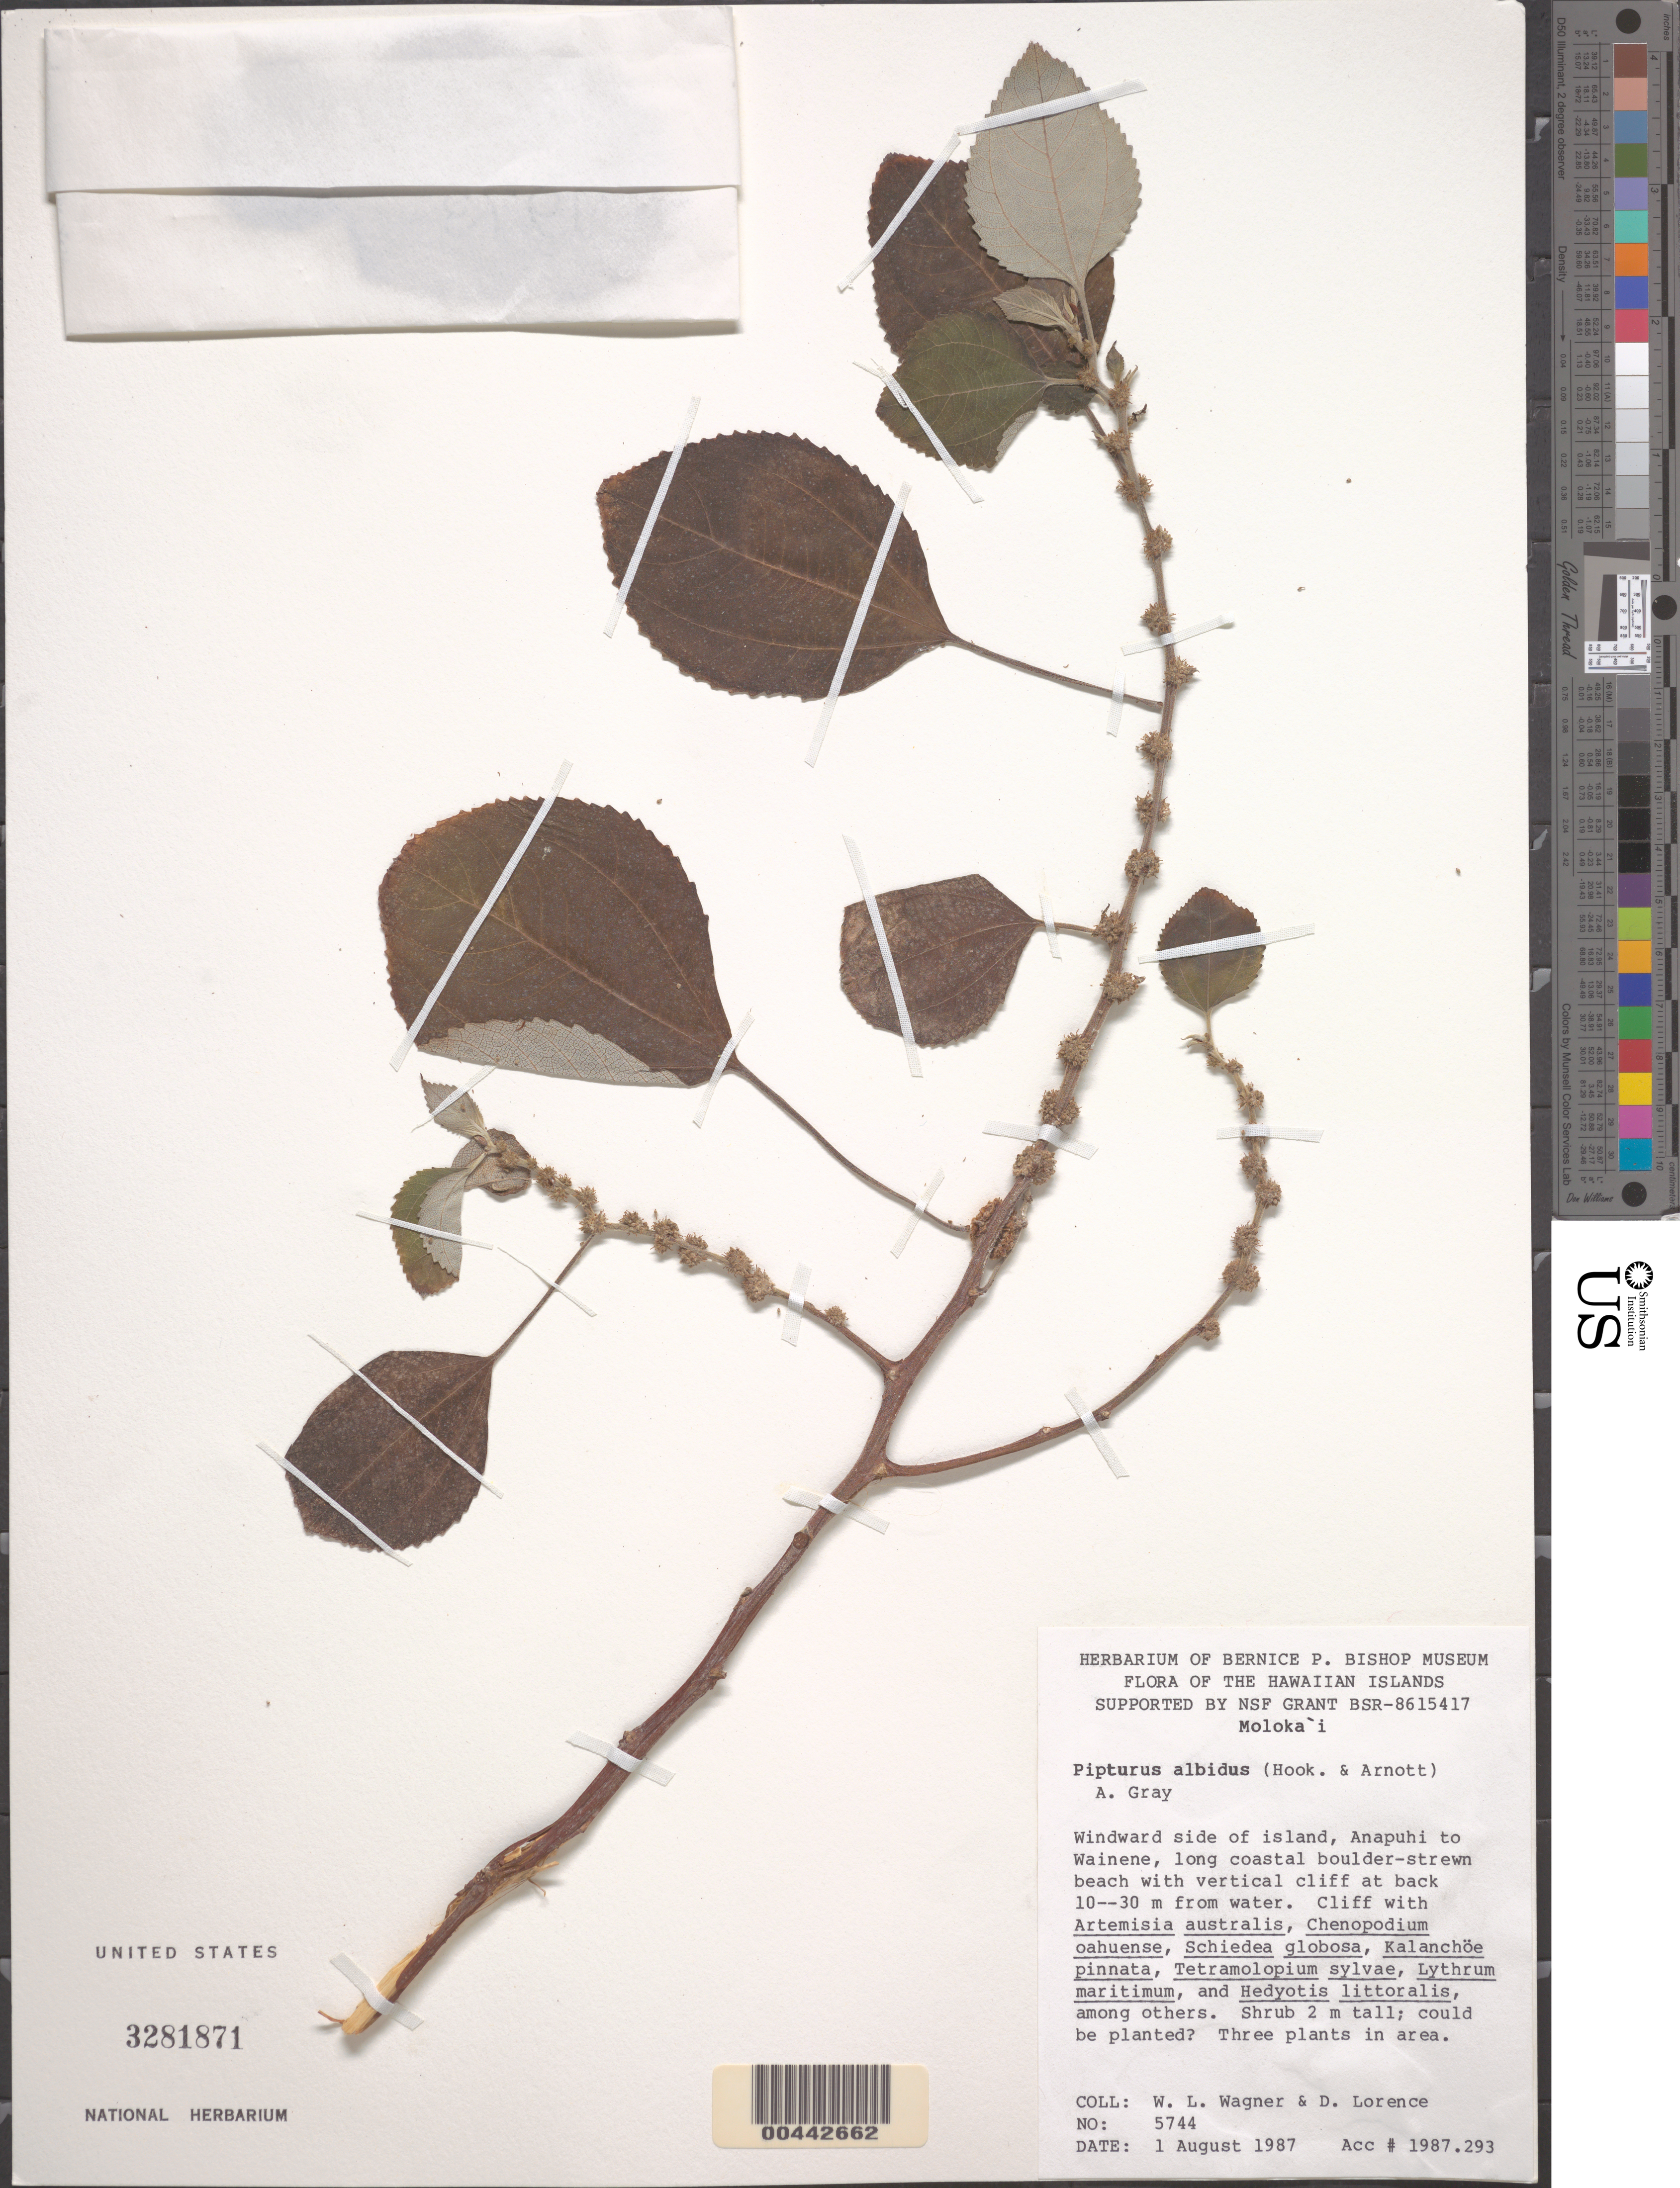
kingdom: Plantae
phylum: Tracheophyta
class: Magnoliopsida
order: Rosales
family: Urticaceae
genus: Pipturus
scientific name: Pipturus albidus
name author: (Hook. & Arn.) A. Gray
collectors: W. L. Wagner & D. Lorence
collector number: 5744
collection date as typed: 1 Aug 1987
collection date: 1987-08-01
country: United States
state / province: Hawaii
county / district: Maui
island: Moloka'i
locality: Windward side of island, Anapuhi to Wainene, long beach with vertical cliff at back 10--30 from water.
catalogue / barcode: US 3281871